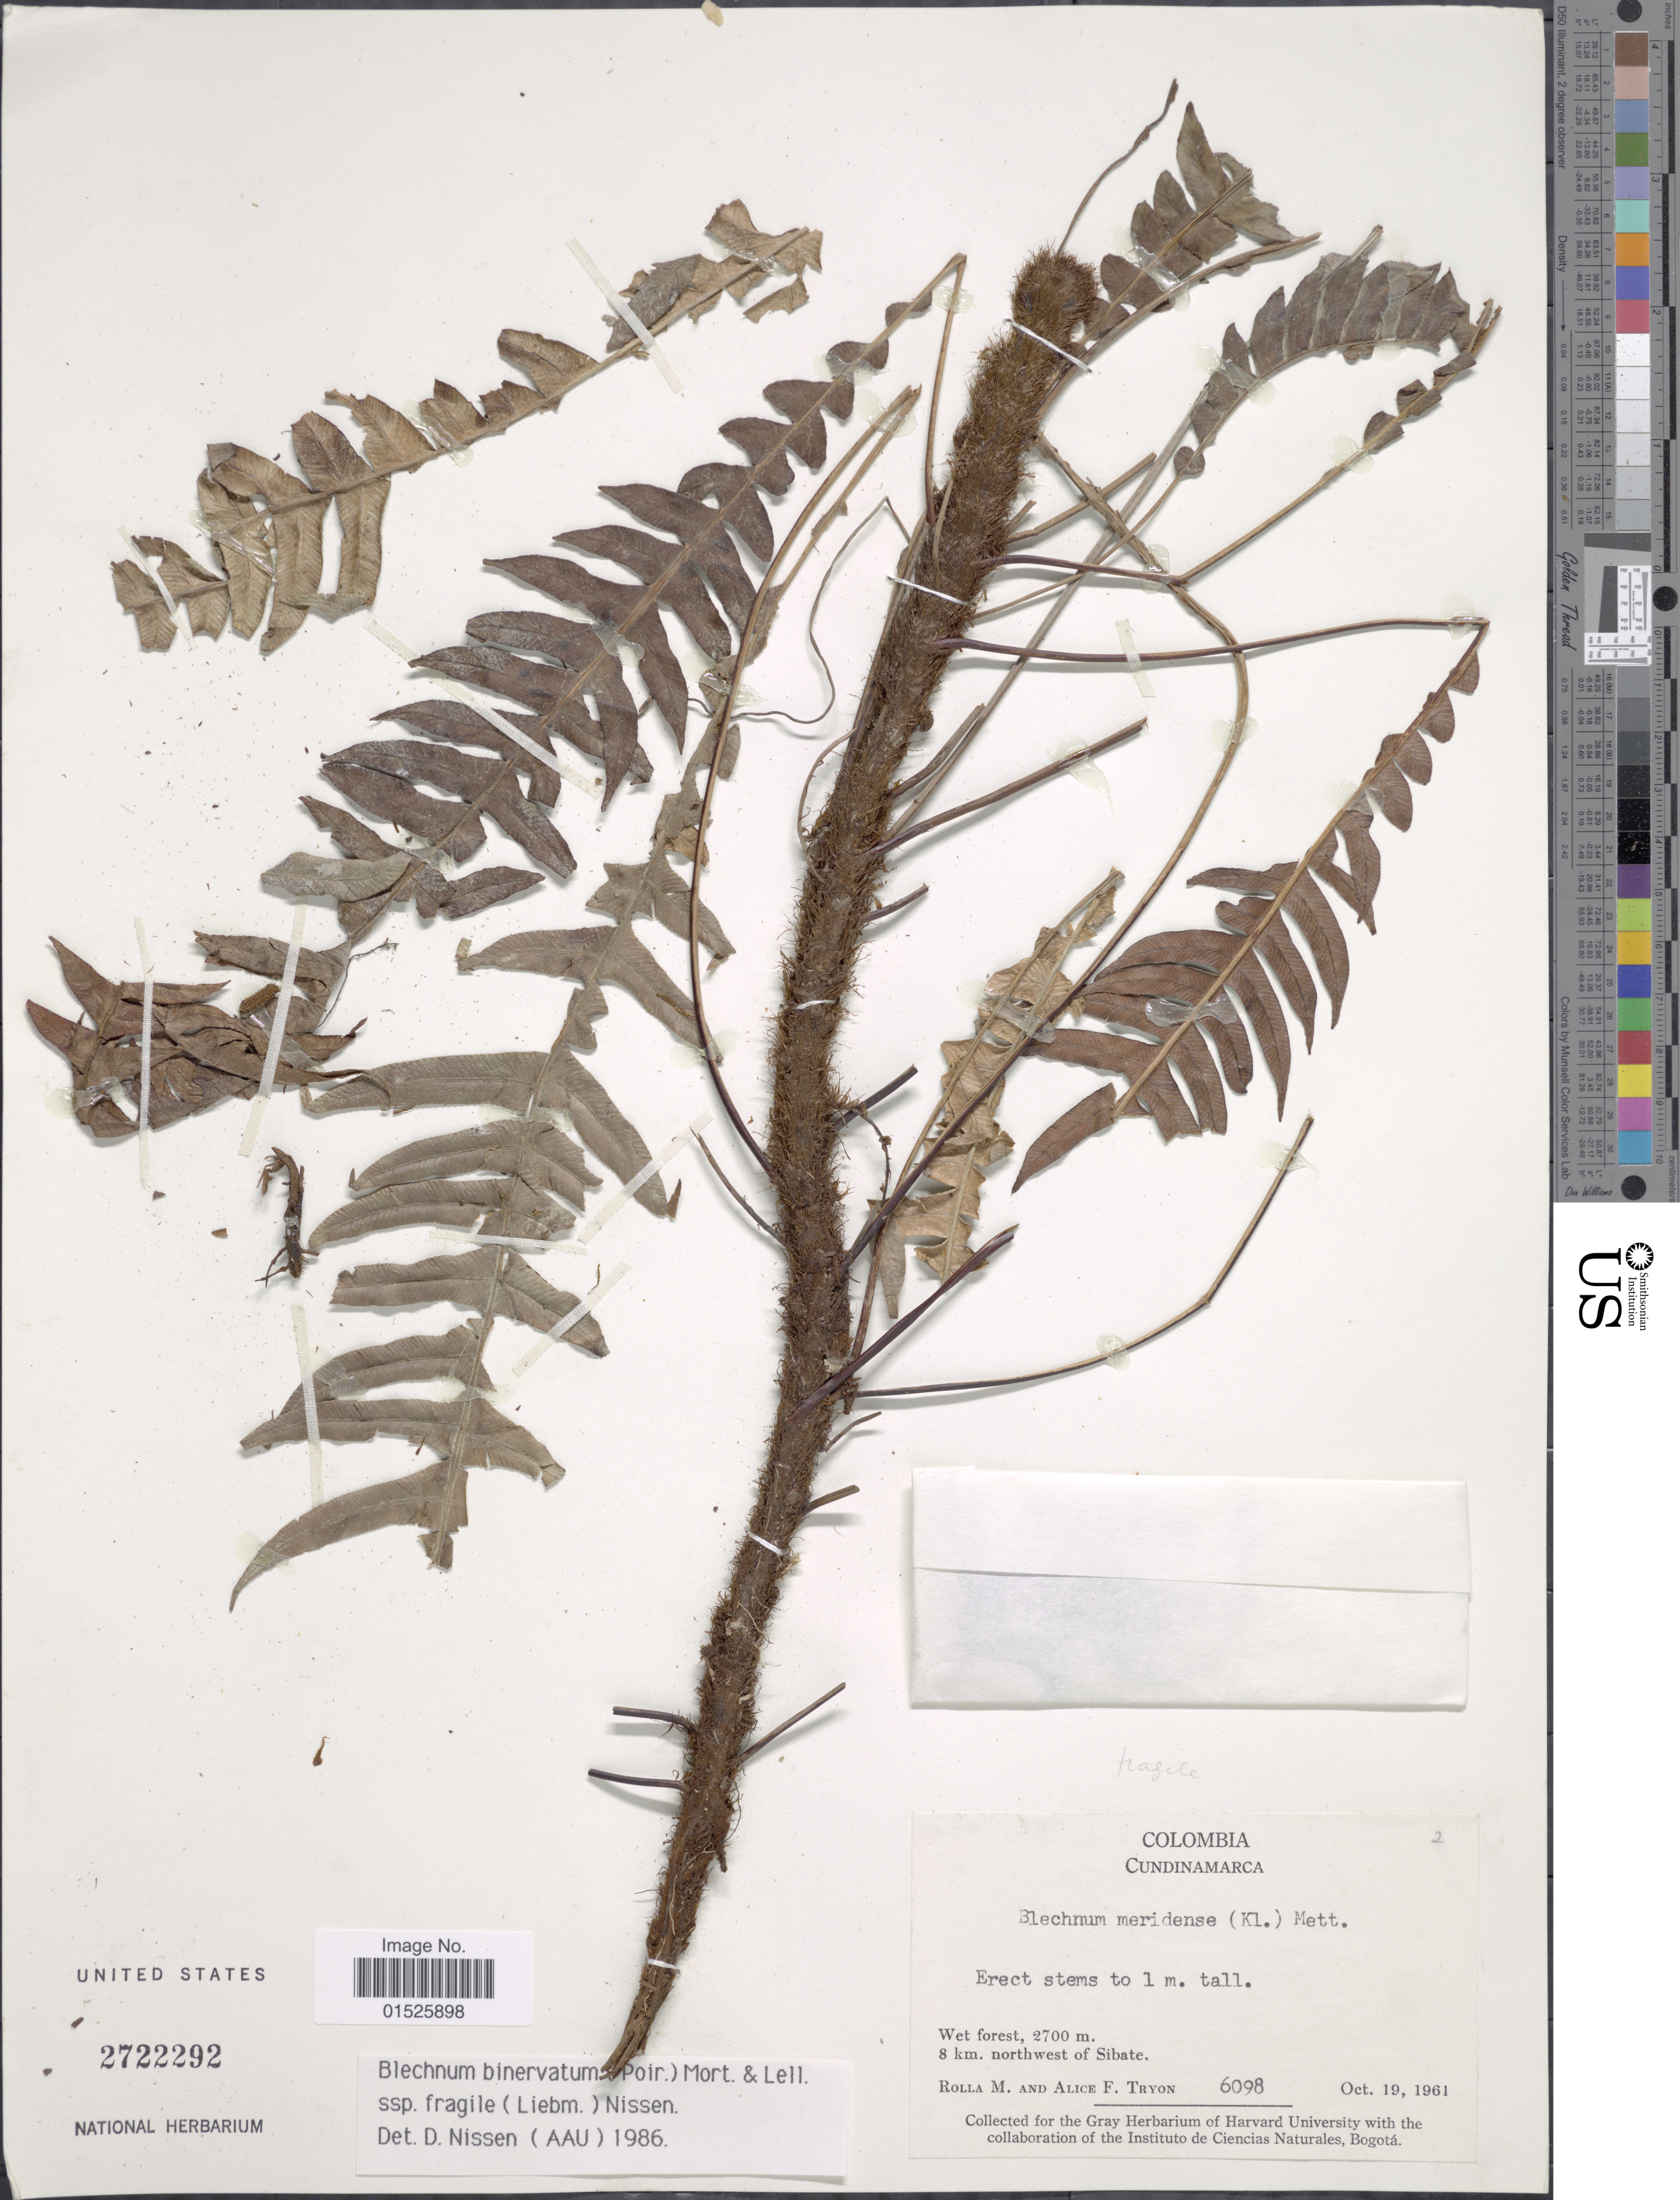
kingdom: Plantae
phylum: Tracheophyta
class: Polypodiopsida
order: Polypodiales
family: Blechnaceae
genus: Blechnum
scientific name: Blechnum fragile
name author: (Liebm.) C.V. Morton & Lellinger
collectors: R. M. Tryon & A. F. Tryon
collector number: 6098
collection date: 1961-10-19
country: Colombia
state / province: Cundinamarca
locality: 8 km. northwest of Sibate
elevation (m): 2700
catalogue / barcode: US 2722292